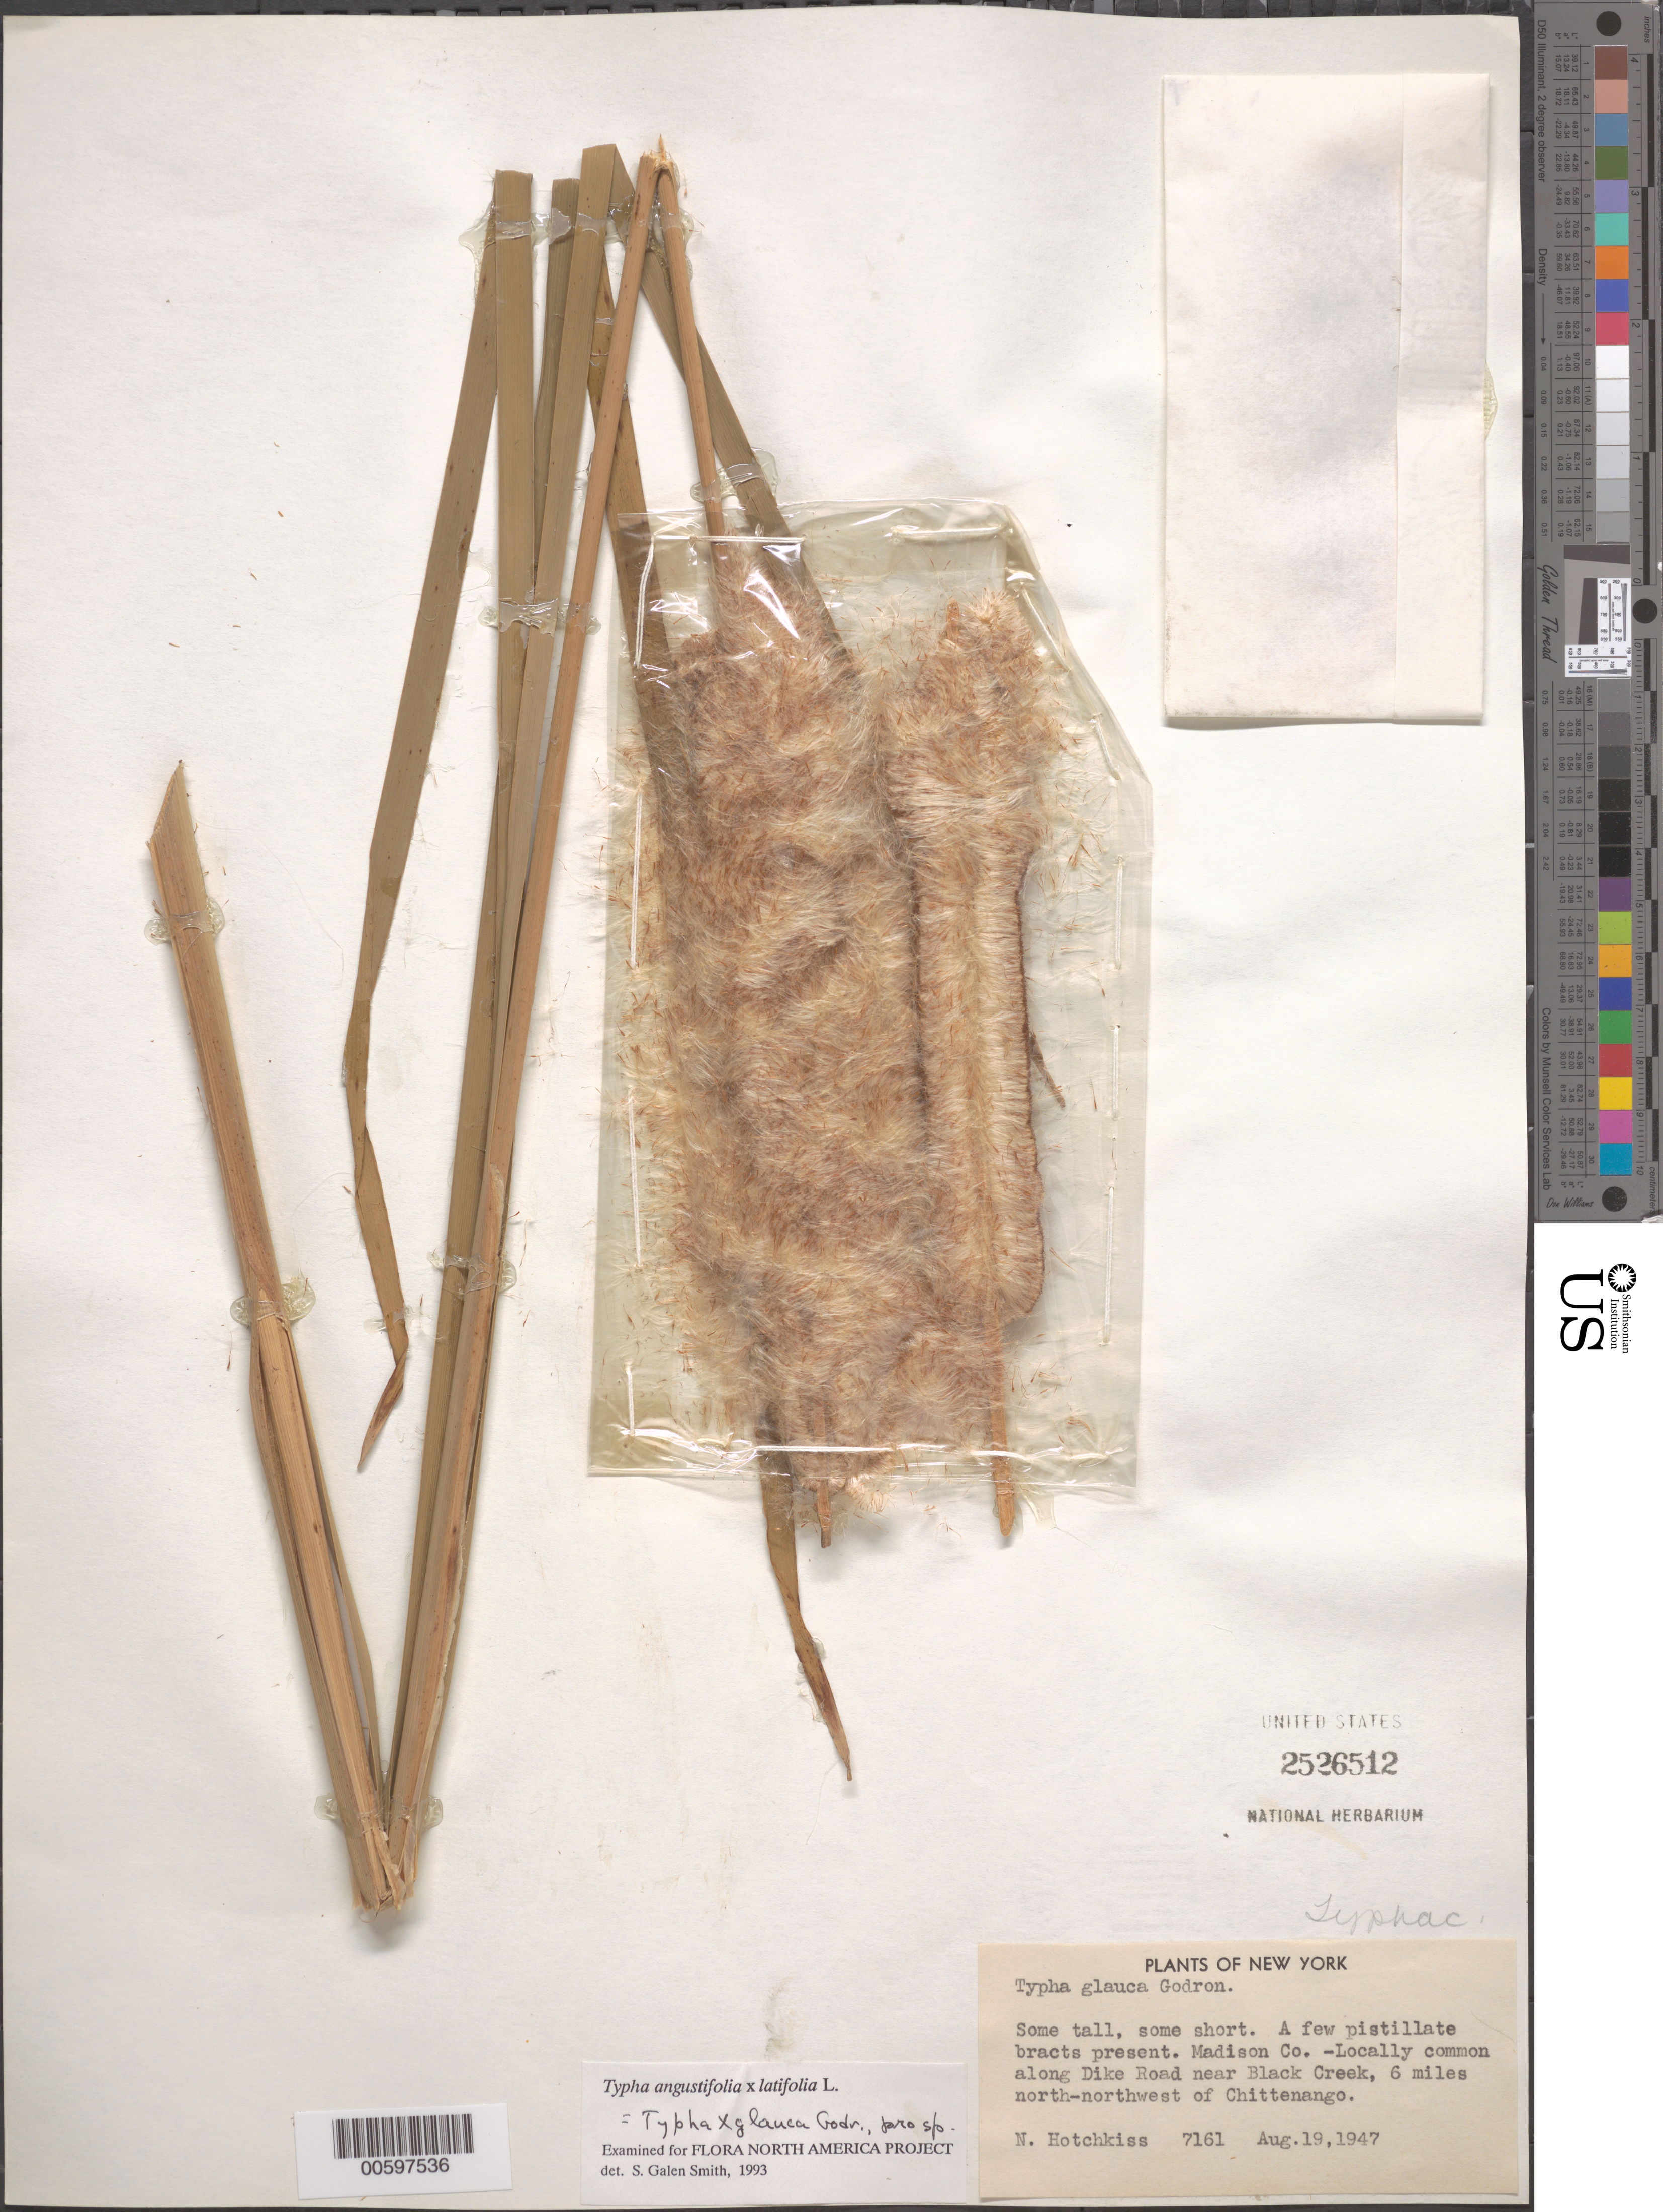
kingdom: Plantae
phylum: Tracheophyta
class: Liliopsida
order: Poales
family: Typhaceae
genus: Typha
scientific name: Typha glauca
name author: Godr.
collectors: N. Hotchkiss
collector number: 7161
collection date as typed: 19 Aug 1947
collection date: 1947-08-19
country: United States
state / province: New York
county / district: Madison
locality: Dike Road near Black Creek, NNW of Chittenango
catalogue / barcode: US 2526512